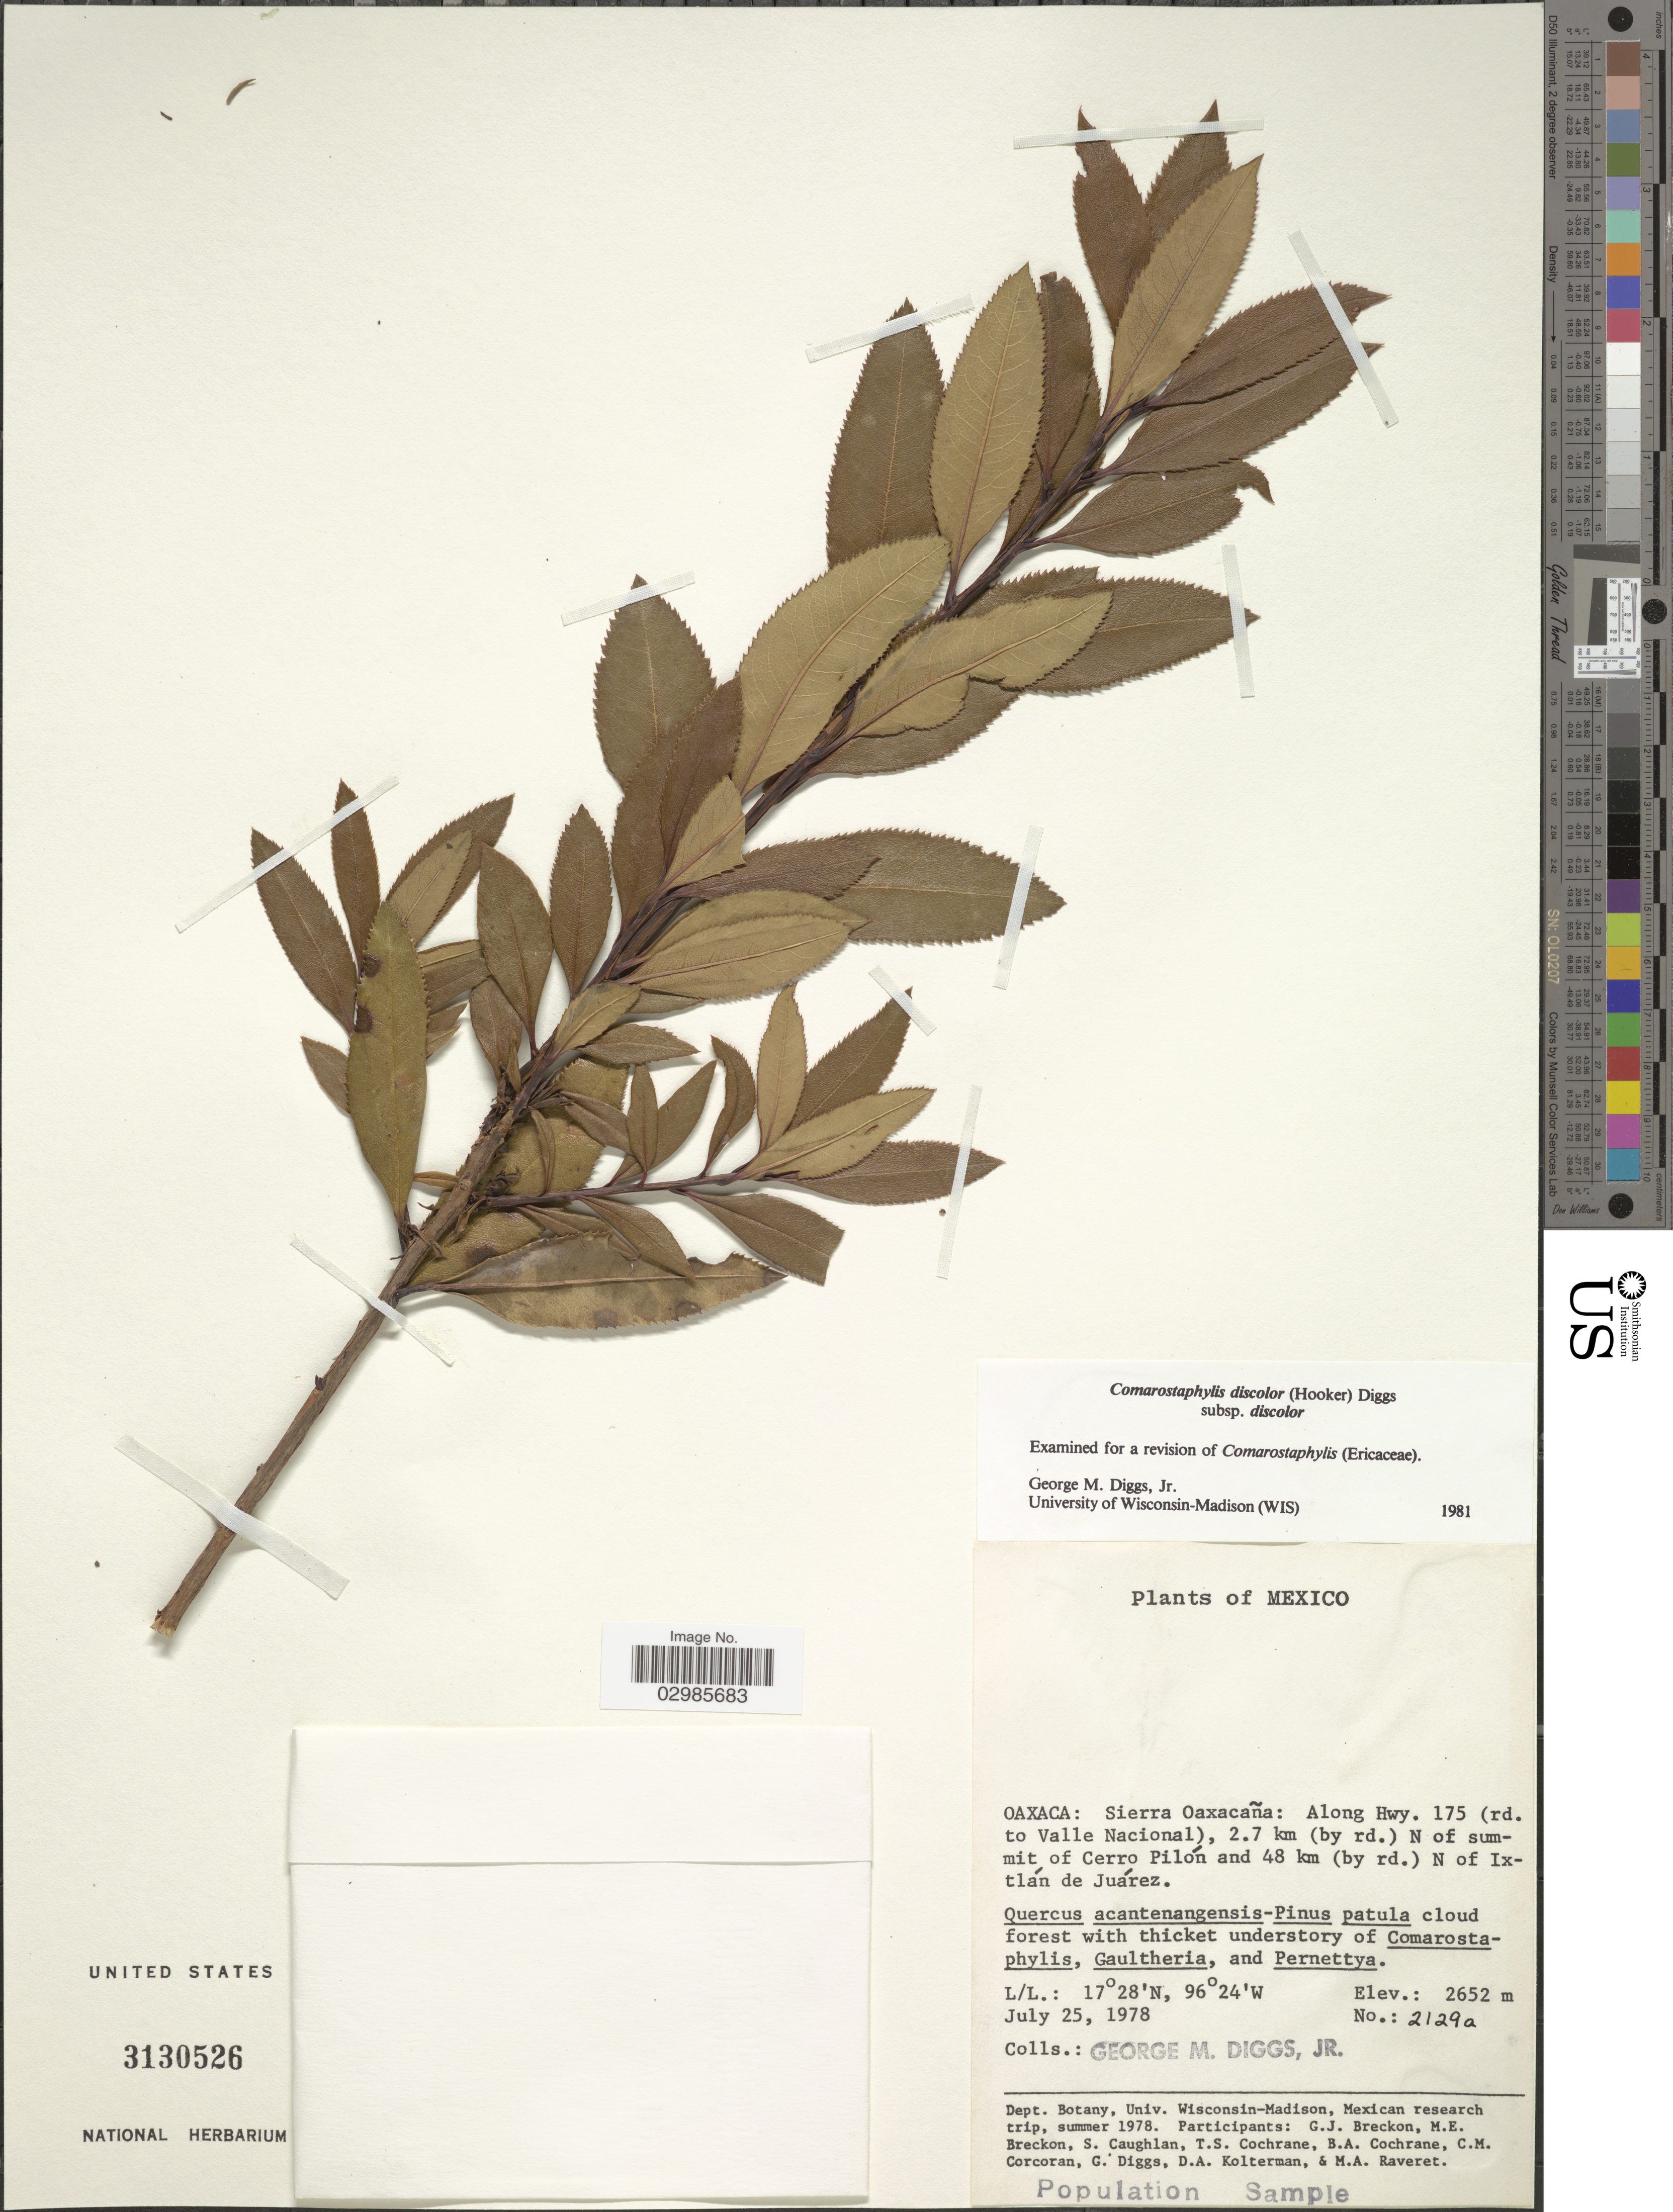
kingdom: Plantae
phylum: Tracheophyta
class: Magnoliopsida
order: Ericales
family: Ericaceae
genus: Comarostaphylis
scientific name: Comarostaphylis discolor subsp. discolor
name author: (Hook.) Diggs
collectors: G. Diggs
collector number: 2129a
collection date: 1978-07-25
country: Mexico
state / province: Oaxaca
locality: Sierra Oaxacaña: Along hwy. 175 (rd. to Valle Nacional) 2.7 km (by rd.) N of summit of Cerro Pilòn and 48 km (by rd.) N of Ixtlán de Juàrez.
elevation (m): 2652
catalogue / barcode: US 3130526